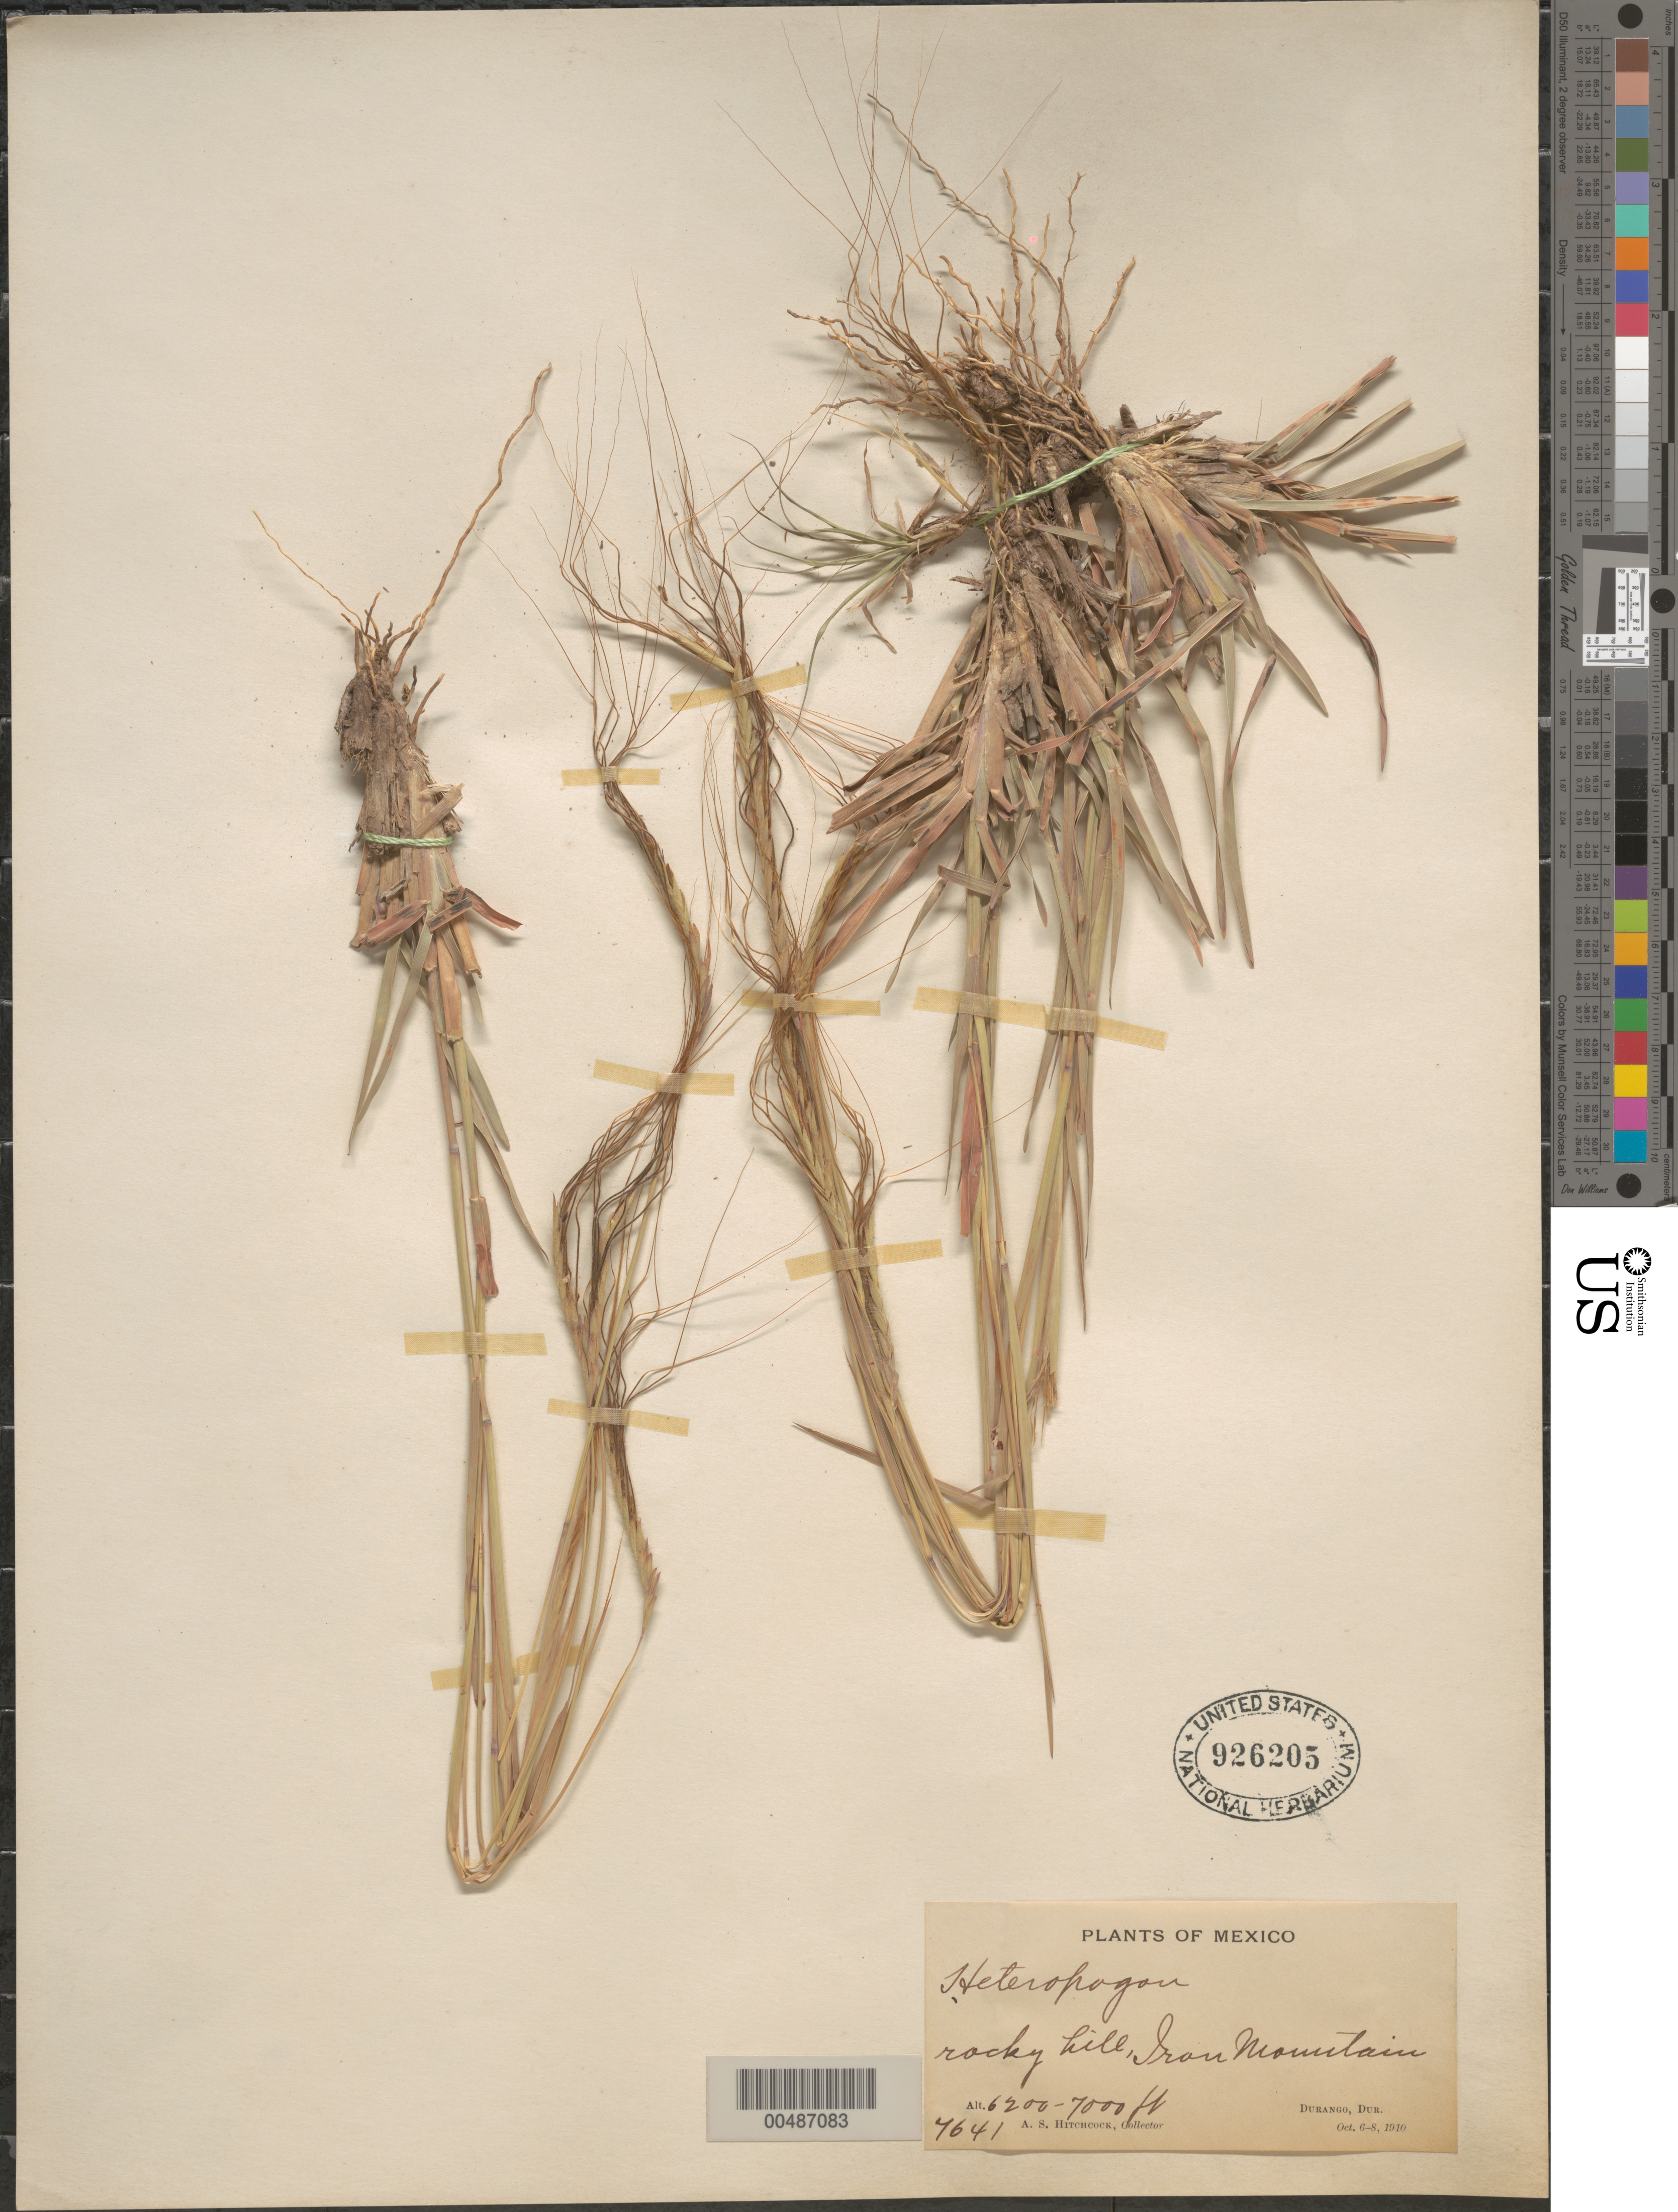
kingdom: Plantae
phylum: Tracheophyta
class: Liliopsida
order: Poales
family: Poaceae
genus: Heteropogon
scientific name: Heteropogon contortus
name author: (L.) P. Beauv. ex Roem. & Schult.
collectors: A. S. Hitchcock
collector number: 7641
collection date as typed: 6 Oct 1910 to 8 Oct 1910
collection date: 1910-10-06/1910-10-08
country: Mexico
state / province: Durango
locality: Durango, Iron Mtn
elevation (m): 1890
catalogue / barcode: US 926205